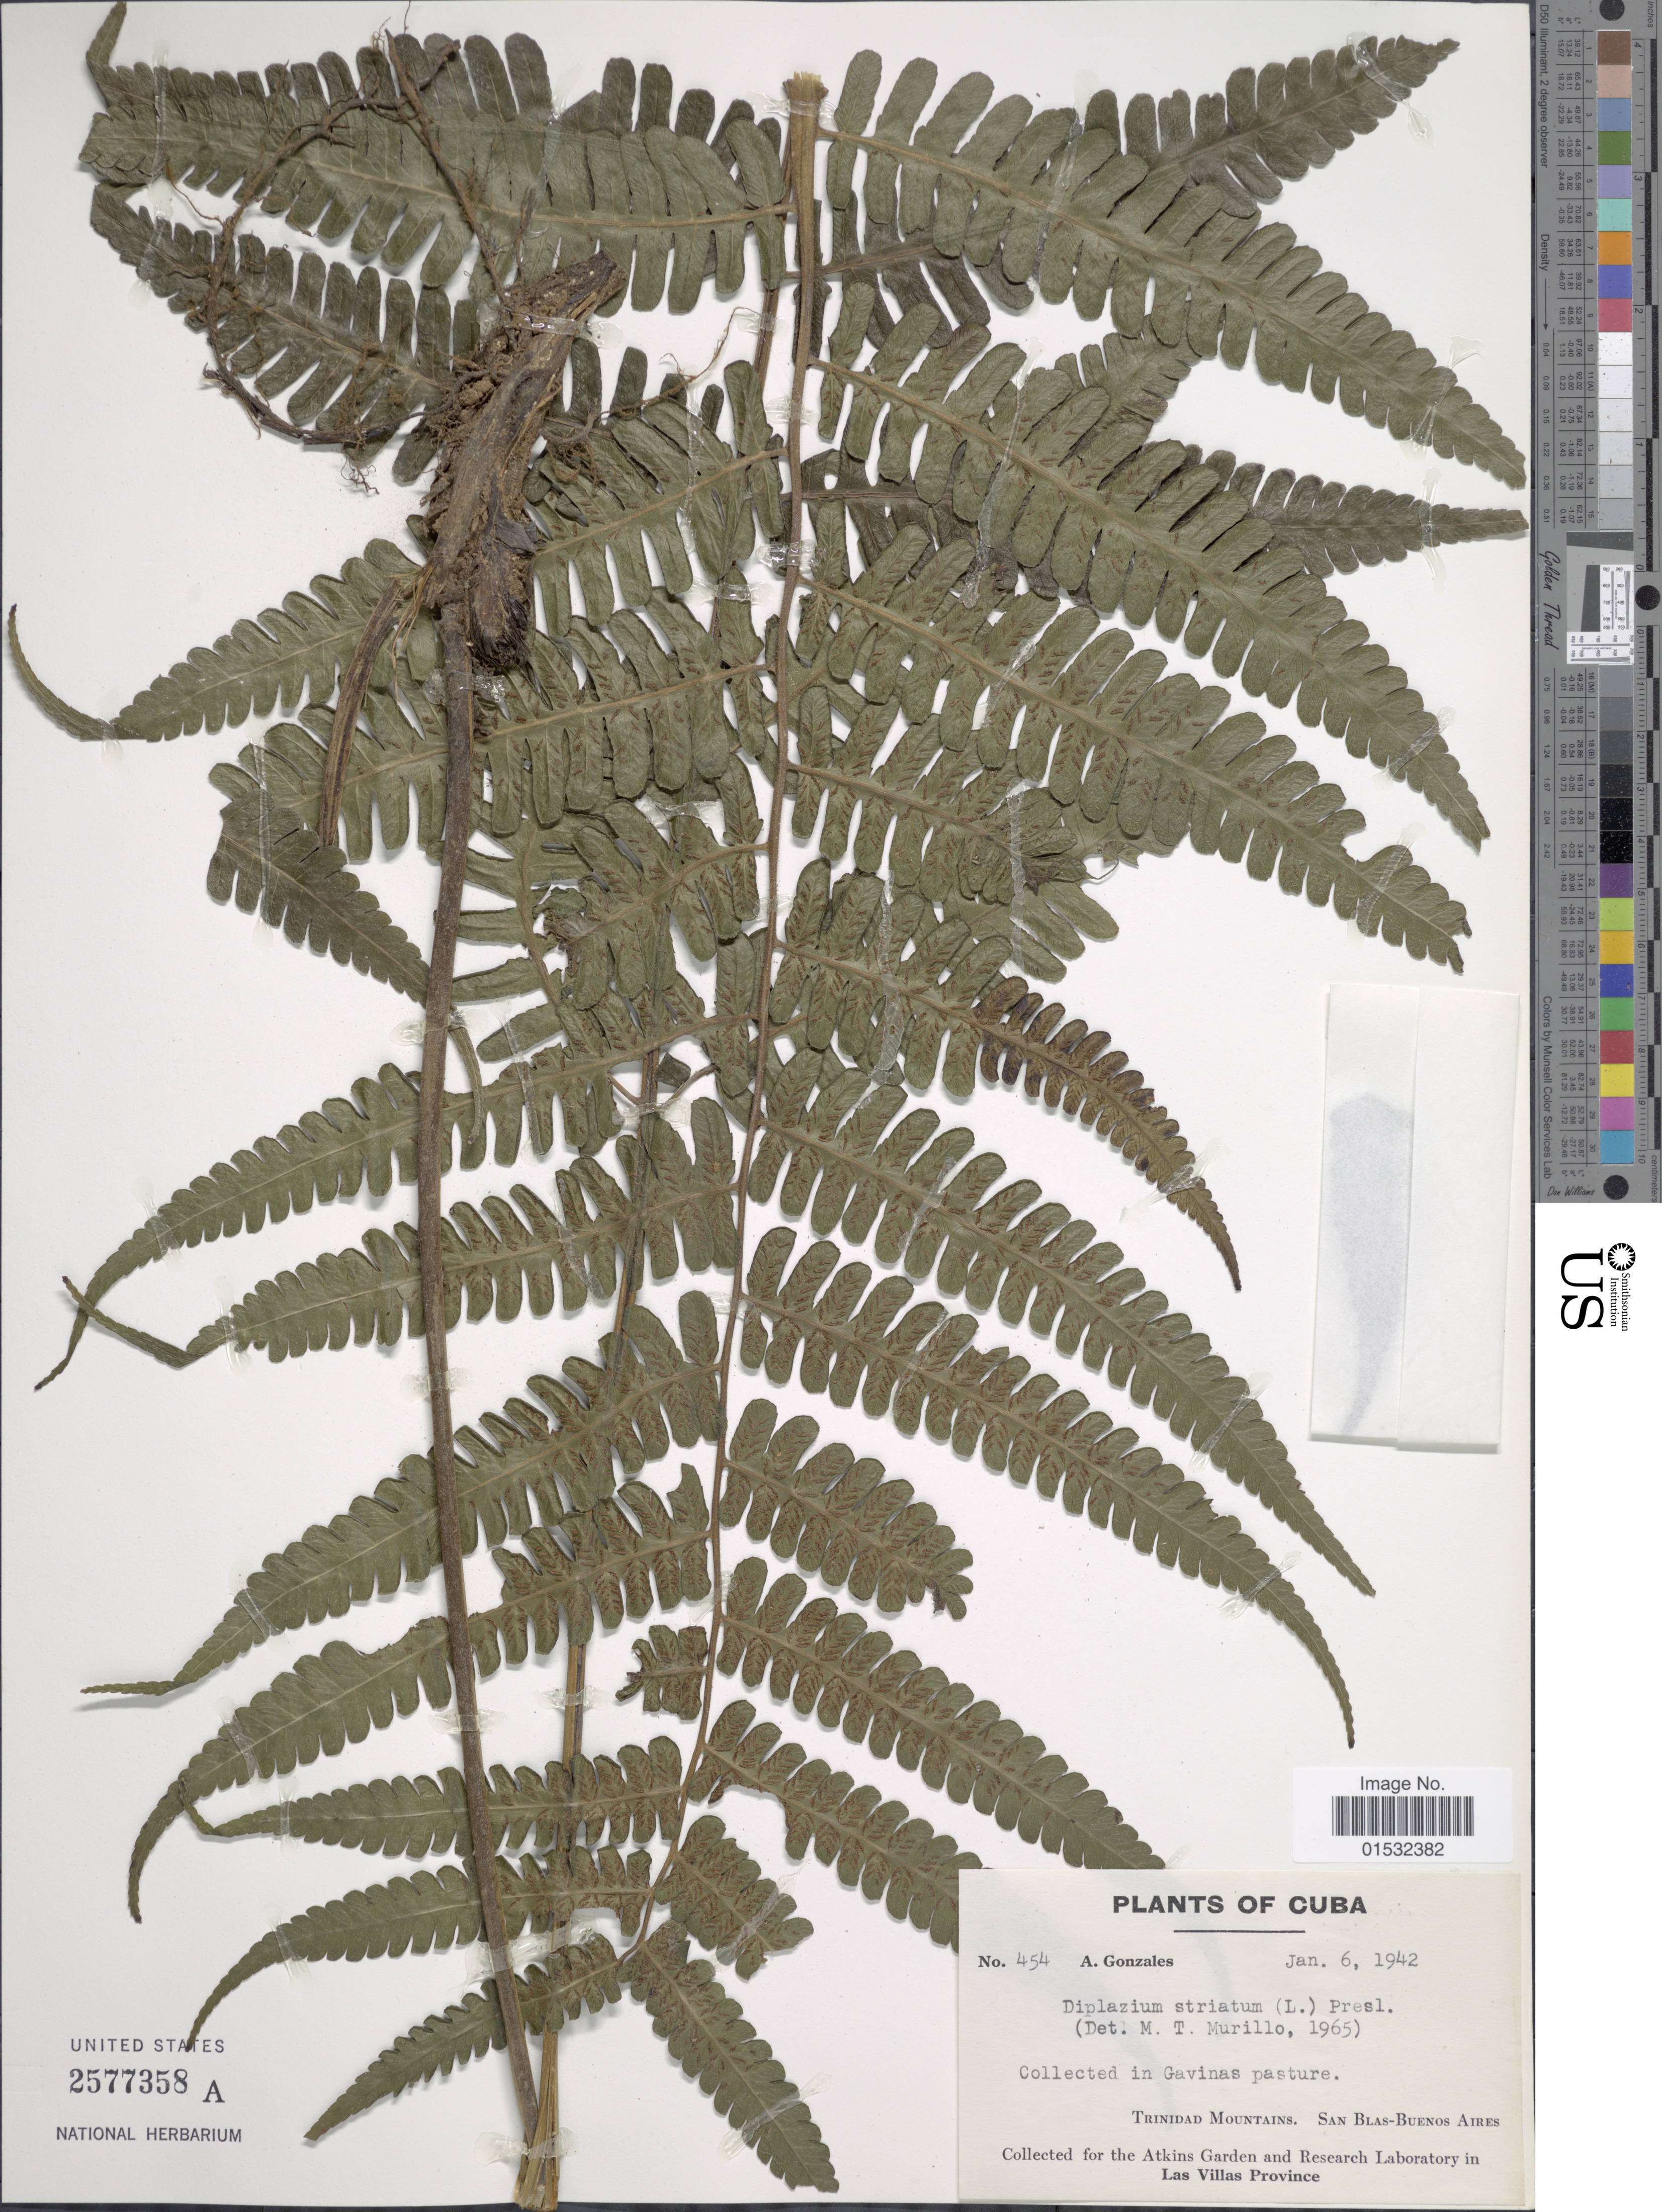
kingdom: Plantae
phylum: Tracheophyta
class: Polypodiopsida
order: Polypodiales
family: Athyriaceae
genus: Diplazium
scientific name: Diplazium striatum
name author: (L.) C. Presl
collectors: A. Gonzáles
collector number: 454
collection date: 1942-01-06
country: Cuba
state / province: Las Villas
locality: Gavinas pasture. Trinidad Mountains, San Blas-Buenos Aires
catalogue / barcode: US 2577358A